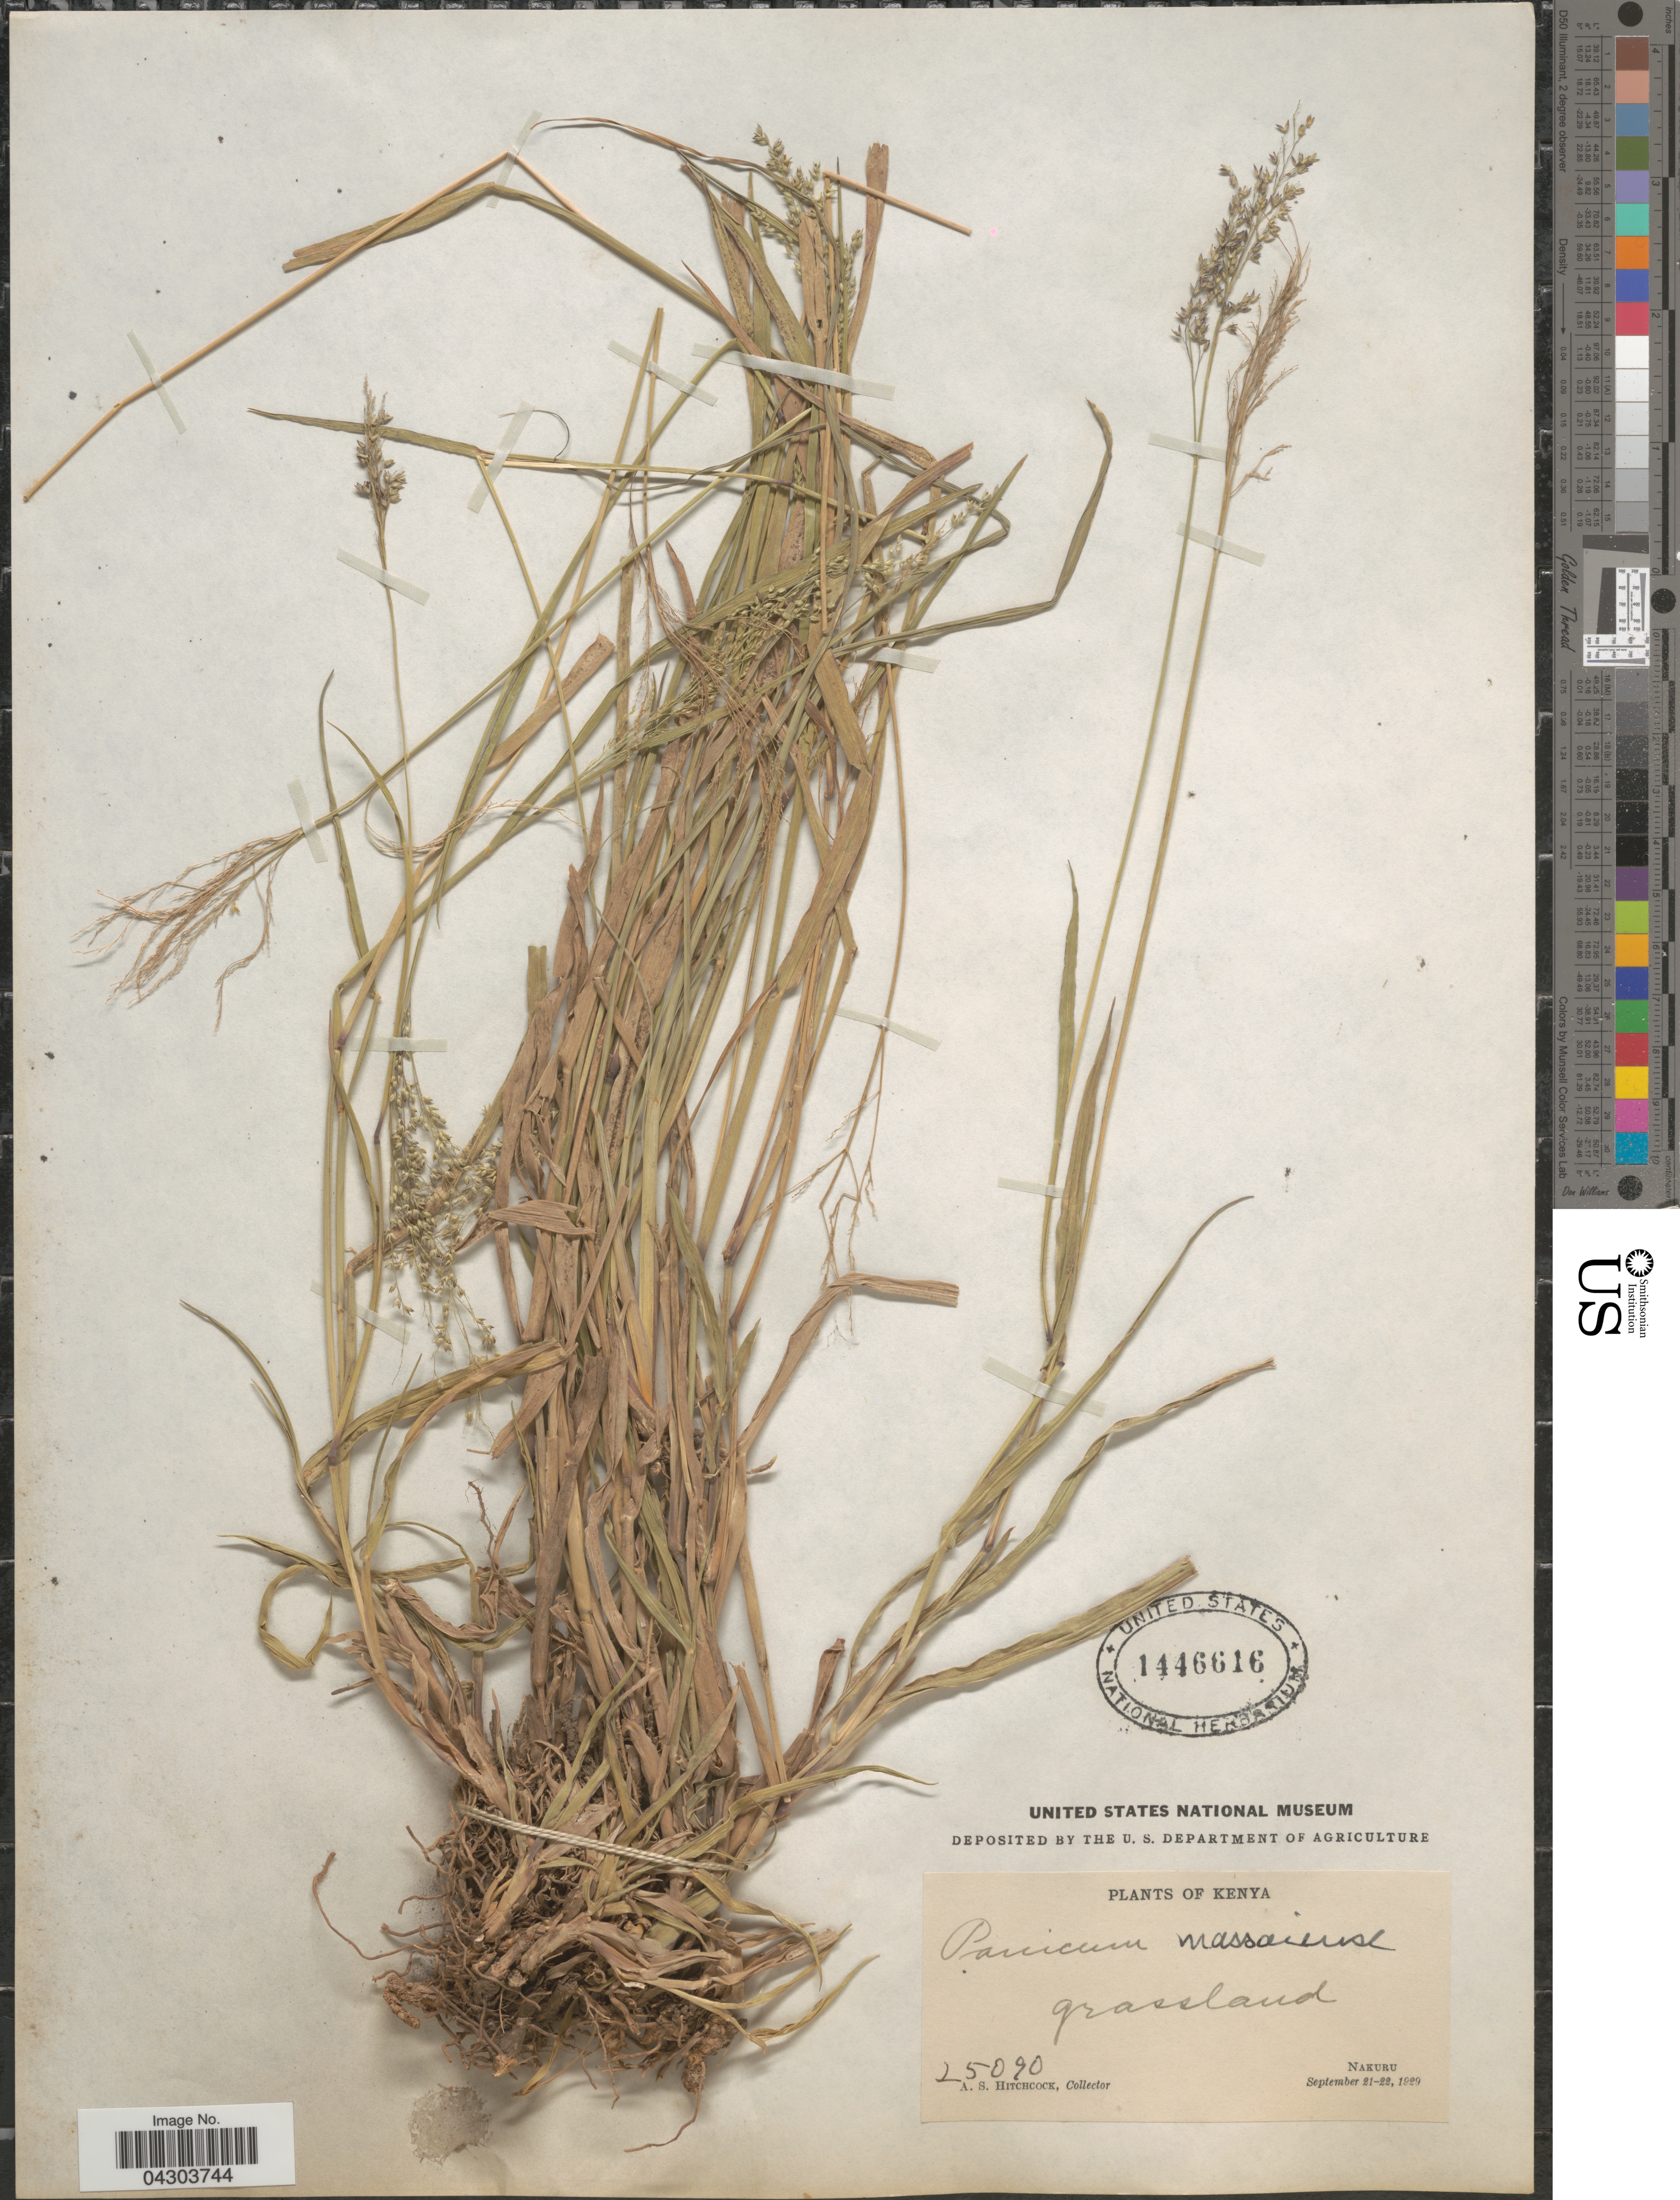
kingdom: Plantae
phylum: Tracheophyta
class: Liliopsida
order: Poales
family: Poaceae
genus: Panicum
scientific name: Panicum massaiense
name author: Mez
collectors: A. S. Hitchcock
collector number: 25090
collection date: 1929-09-21/1929-09-22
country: Kenya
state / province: Nakuru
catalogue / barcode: US 1446616